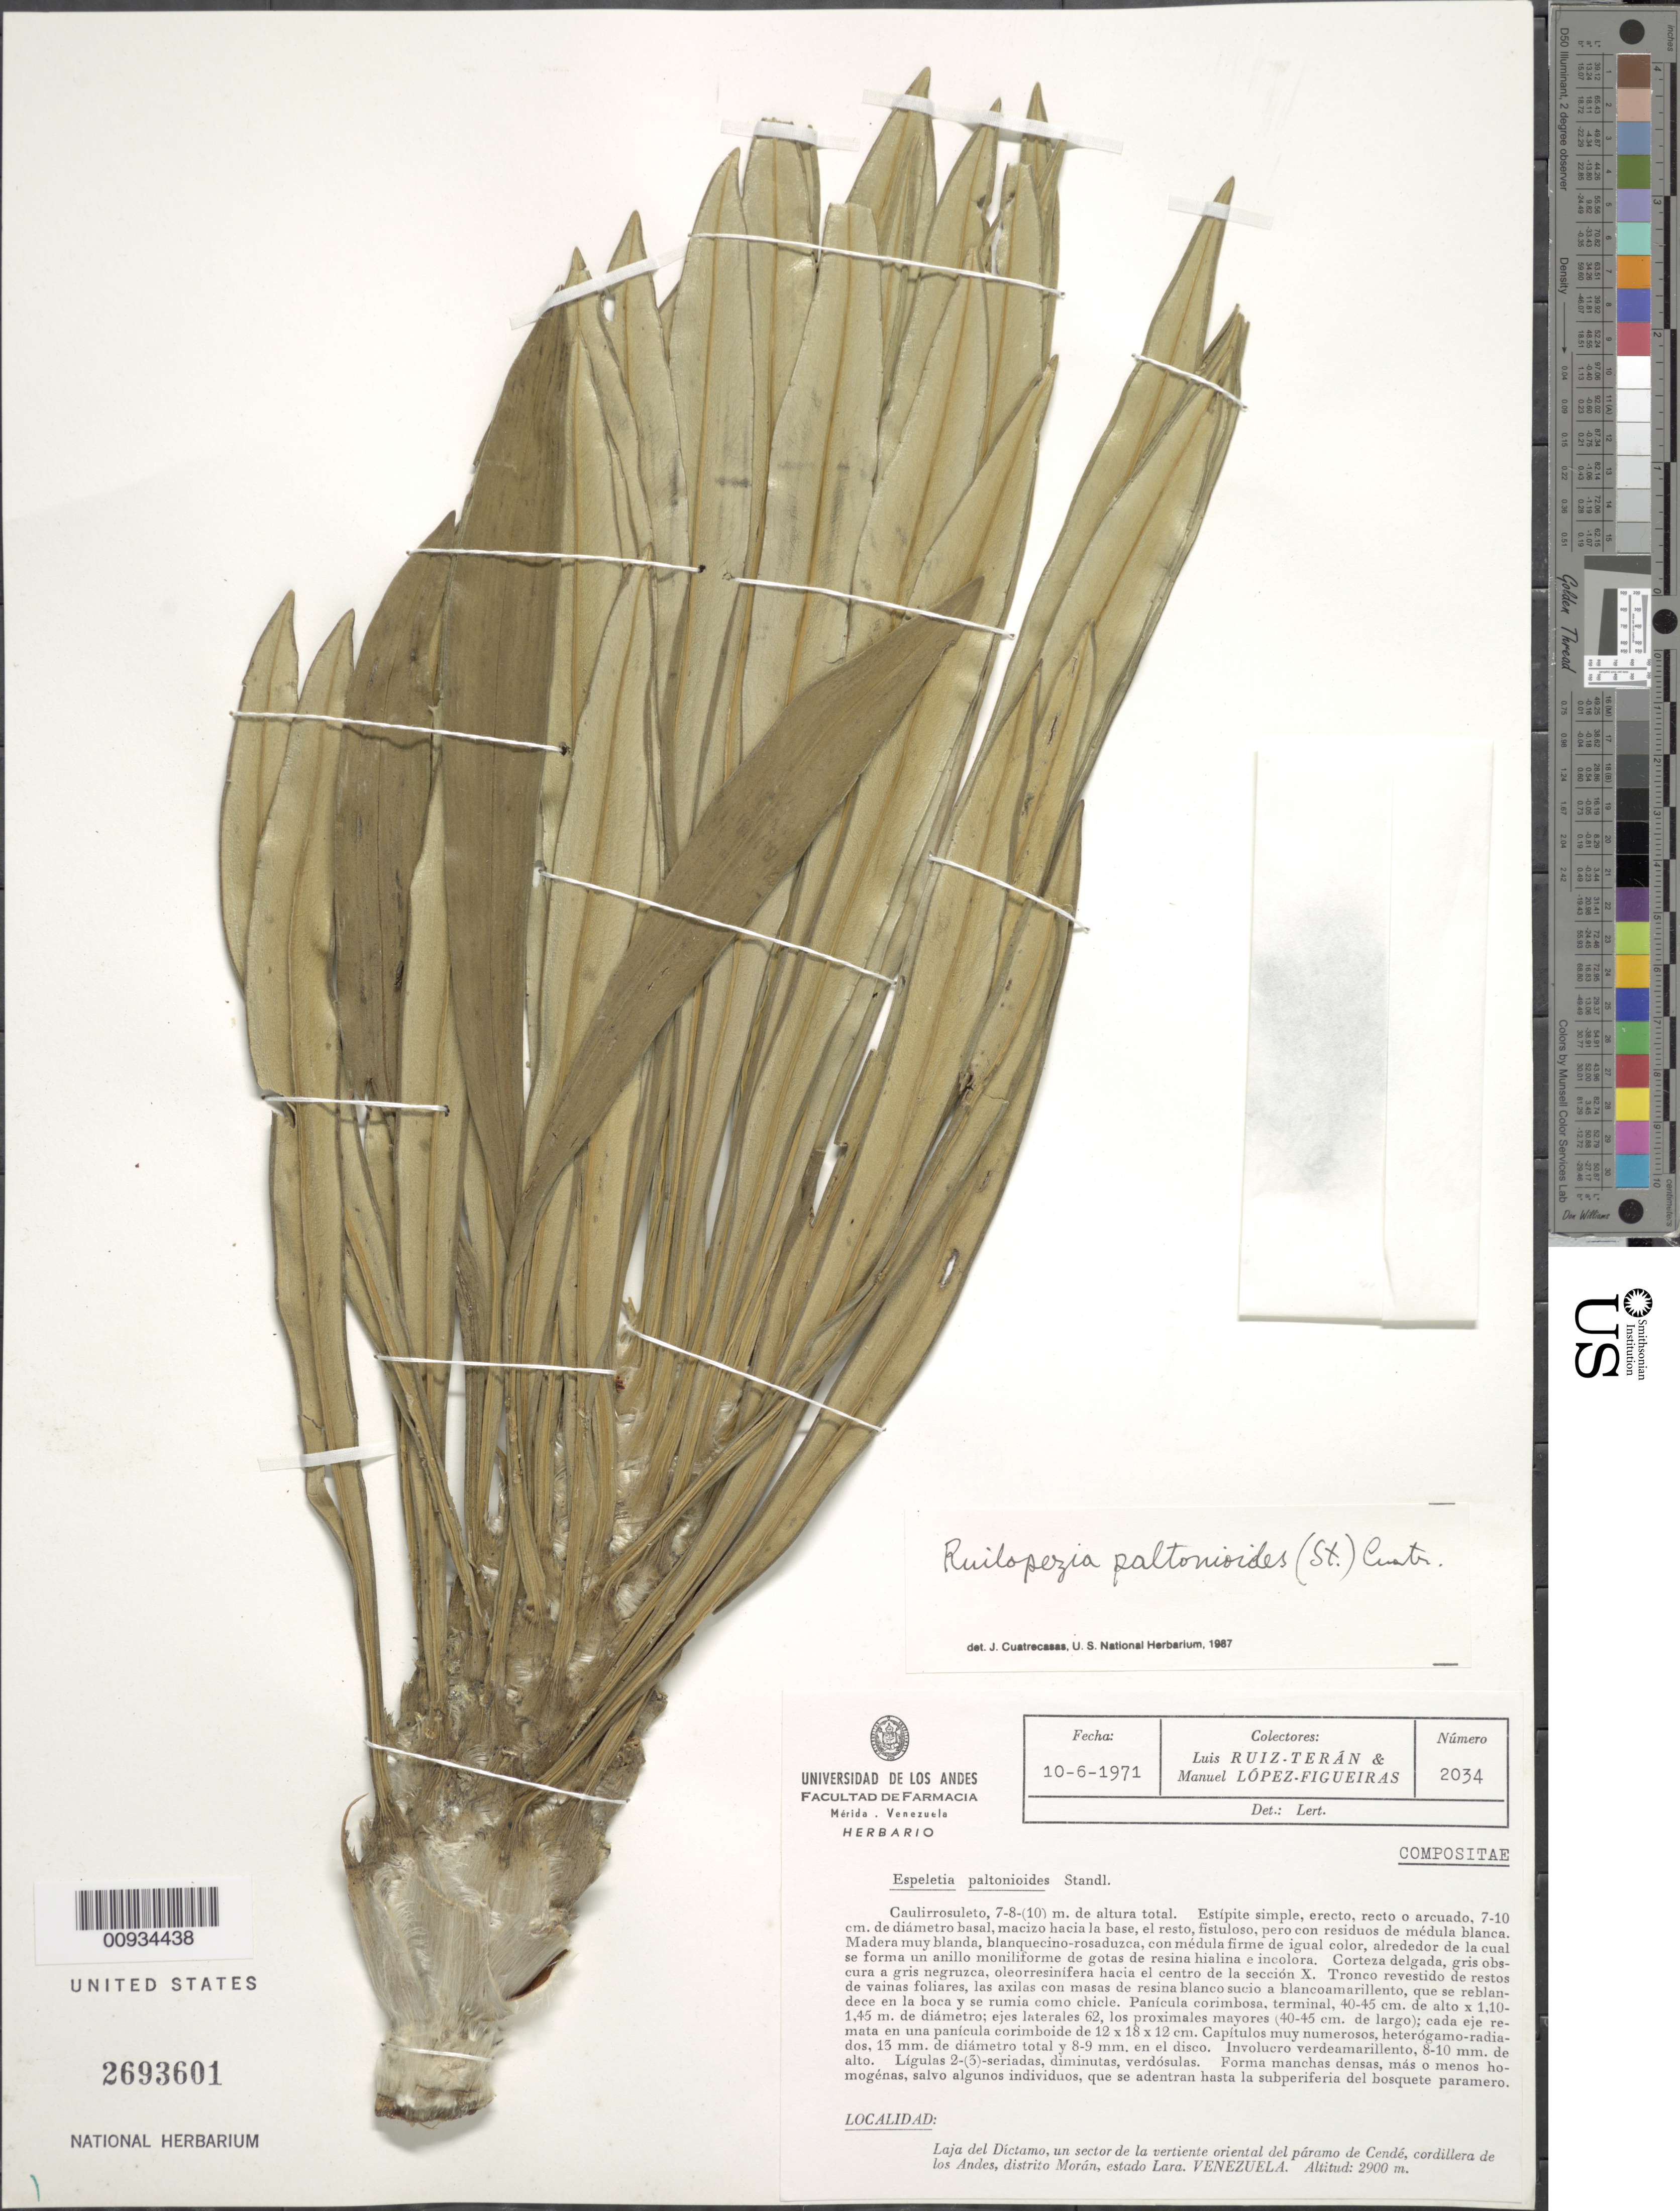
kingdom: Plantae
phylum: Tracheophyta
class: Magnoliopsida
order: Asterales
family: Asteraceae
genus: Ruilopezia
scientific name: Ruilopezia paltonioides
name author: (Standl.) Cuatrec.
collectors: L. E. Ruíz-Terán & M. López Figueiras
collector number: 2038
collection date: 1971-06-10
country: Venezuela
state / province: Lara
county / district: Morán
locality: Laja del Díctamo, un sector de la vertiente oriental del páramo de Cendé, Cordillera de los Andes.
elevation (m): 2900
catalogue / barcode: US 2693601